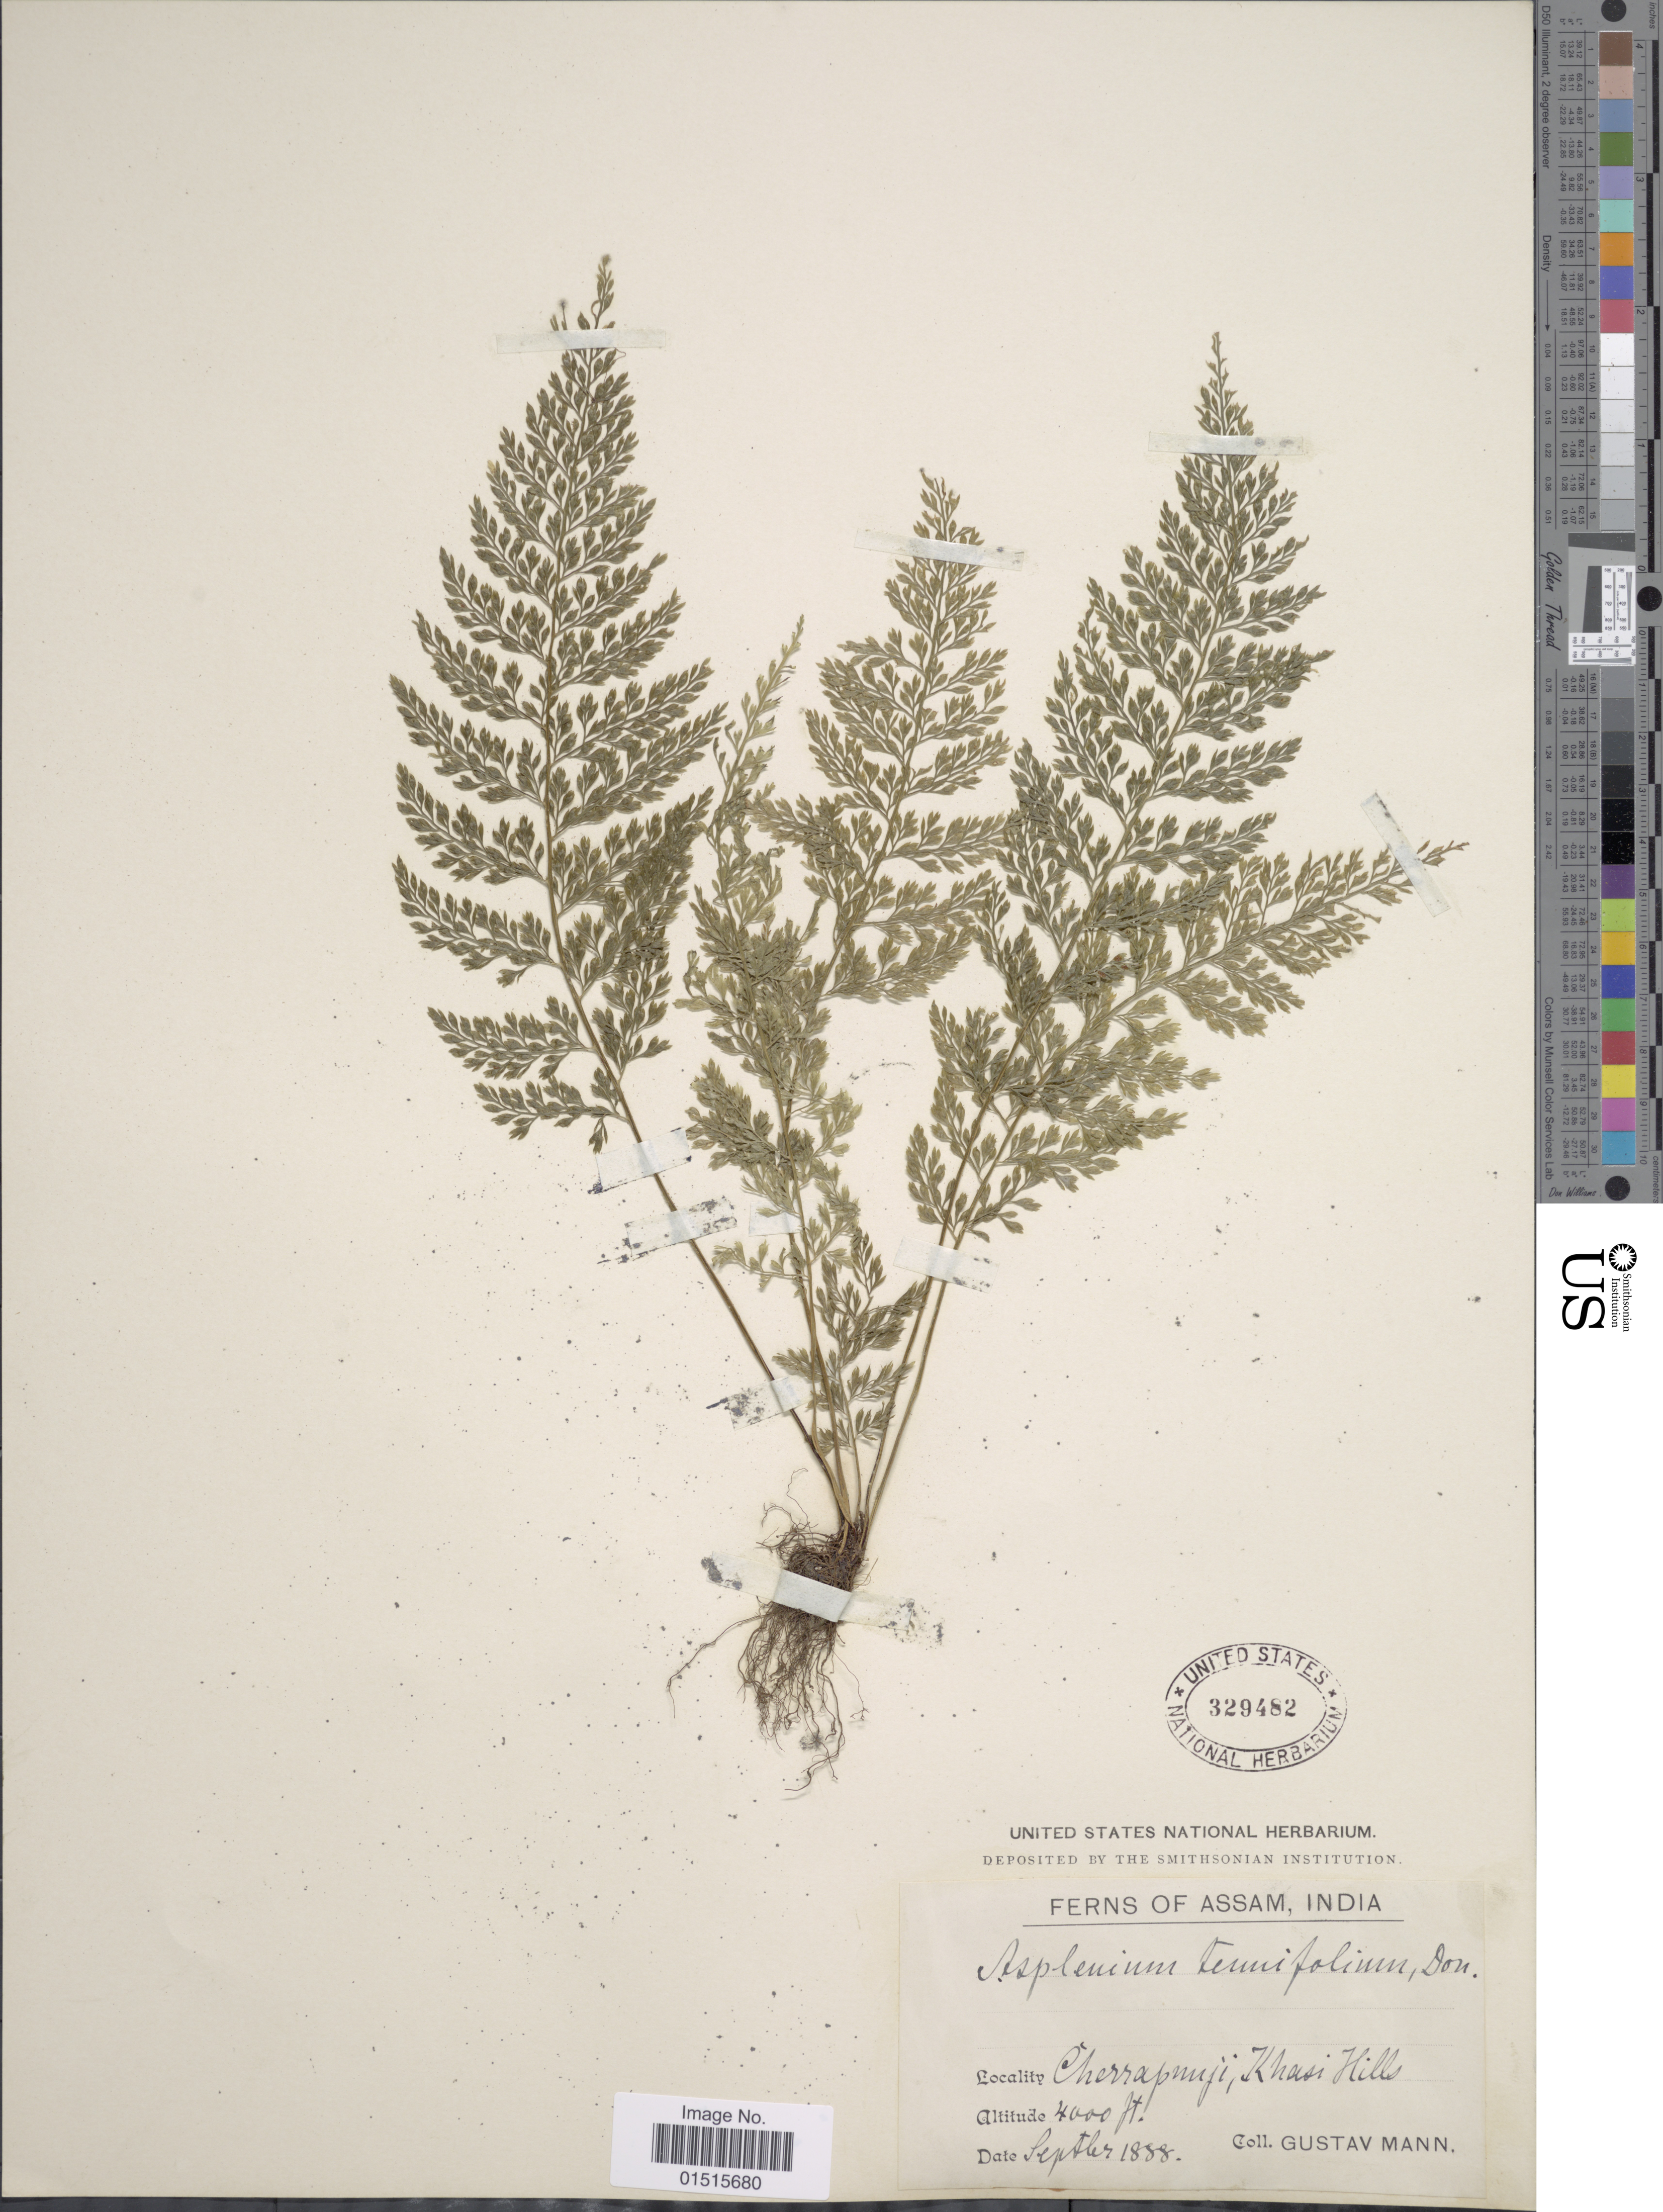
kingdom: Plantae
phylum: Tracheophyta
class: Polypodiopsida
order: Polypodiales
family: Aspleniaceae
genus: Asplenium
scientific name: Asplenium tenuifolium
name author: D. Don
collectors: G. Mann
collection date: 1888-09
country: India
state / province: Meghalaya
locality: Cherrapunji, Khasi Hills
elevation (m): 1219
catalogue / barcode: US 329482